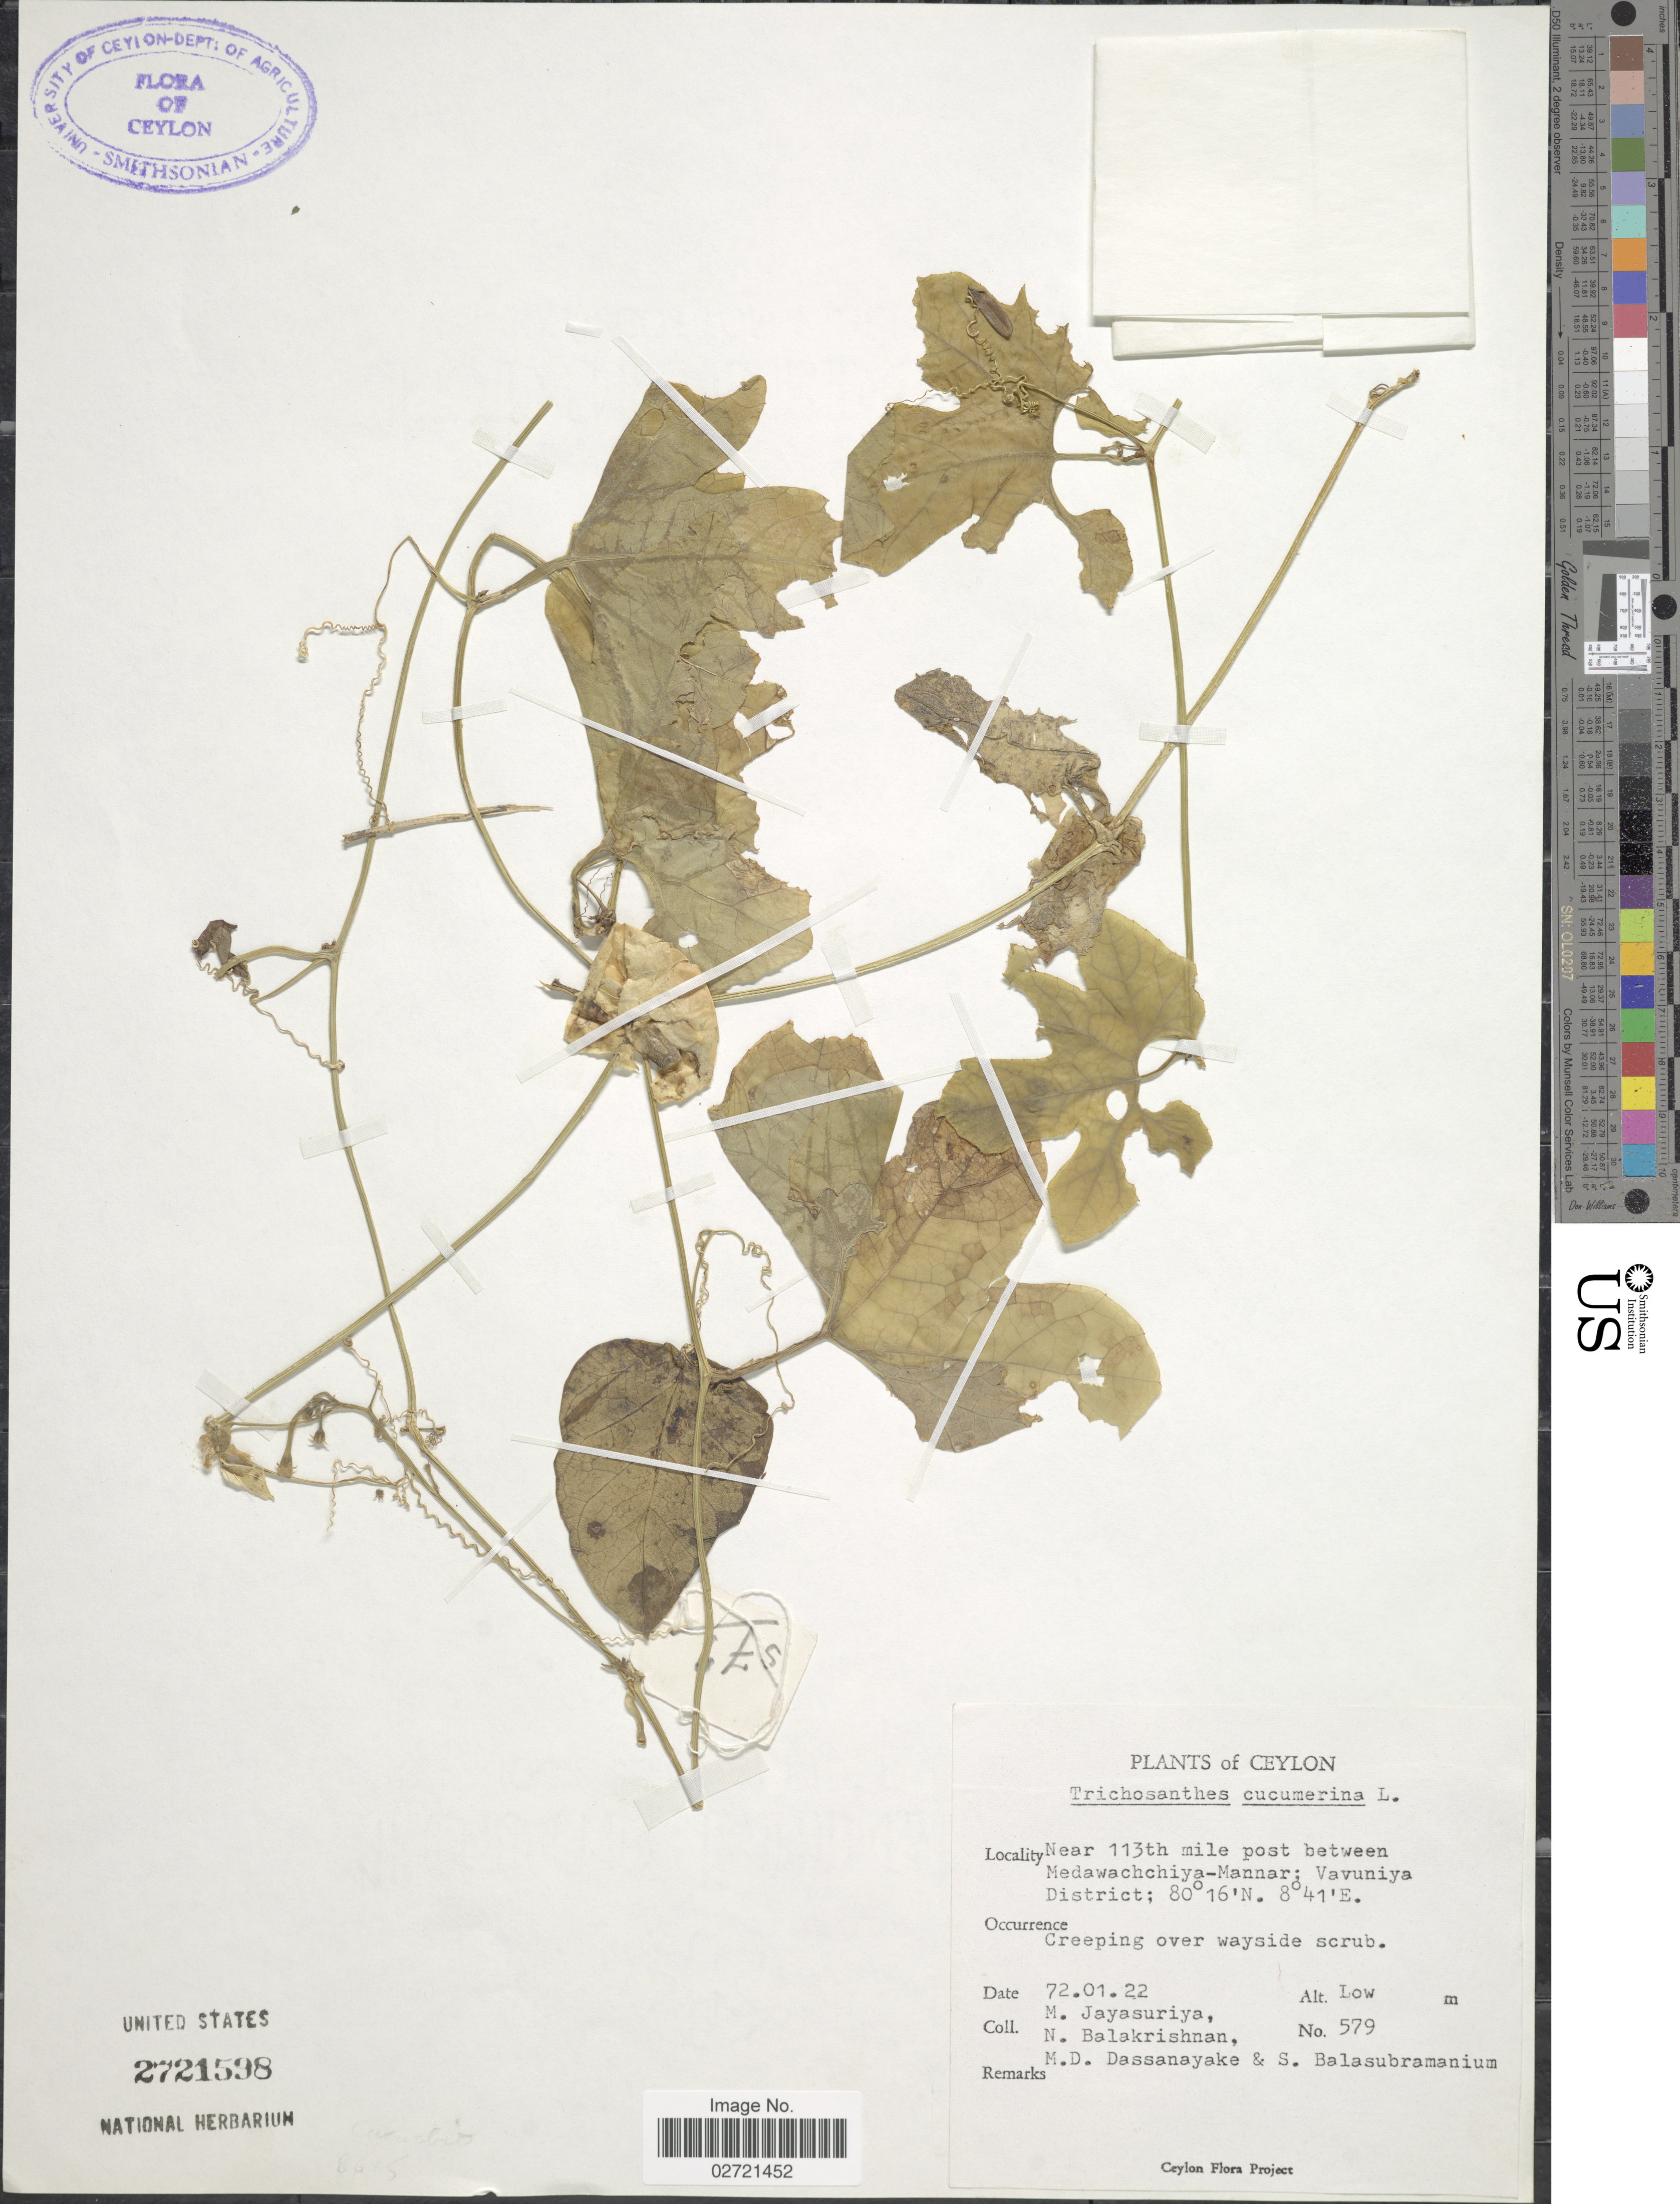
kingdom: Plantae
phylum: Tracheophyta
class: Magnoliopsida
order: Cucurbitales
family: Cucurbitaceae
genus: Trichosanthes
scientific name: Trichosanthes cucumerina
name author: L.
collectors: M. Jayasuriya, N. Balakrishnan, M. D. Dassanayake & S. Balasubramanium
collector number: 579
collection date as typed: Transcribed d/m/y: 22/1/72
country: Sri Lanka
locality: Ceylon, Near 113th mile post between Medawachchiya-Mannar: Vavuniya District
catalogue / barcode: US 2721598